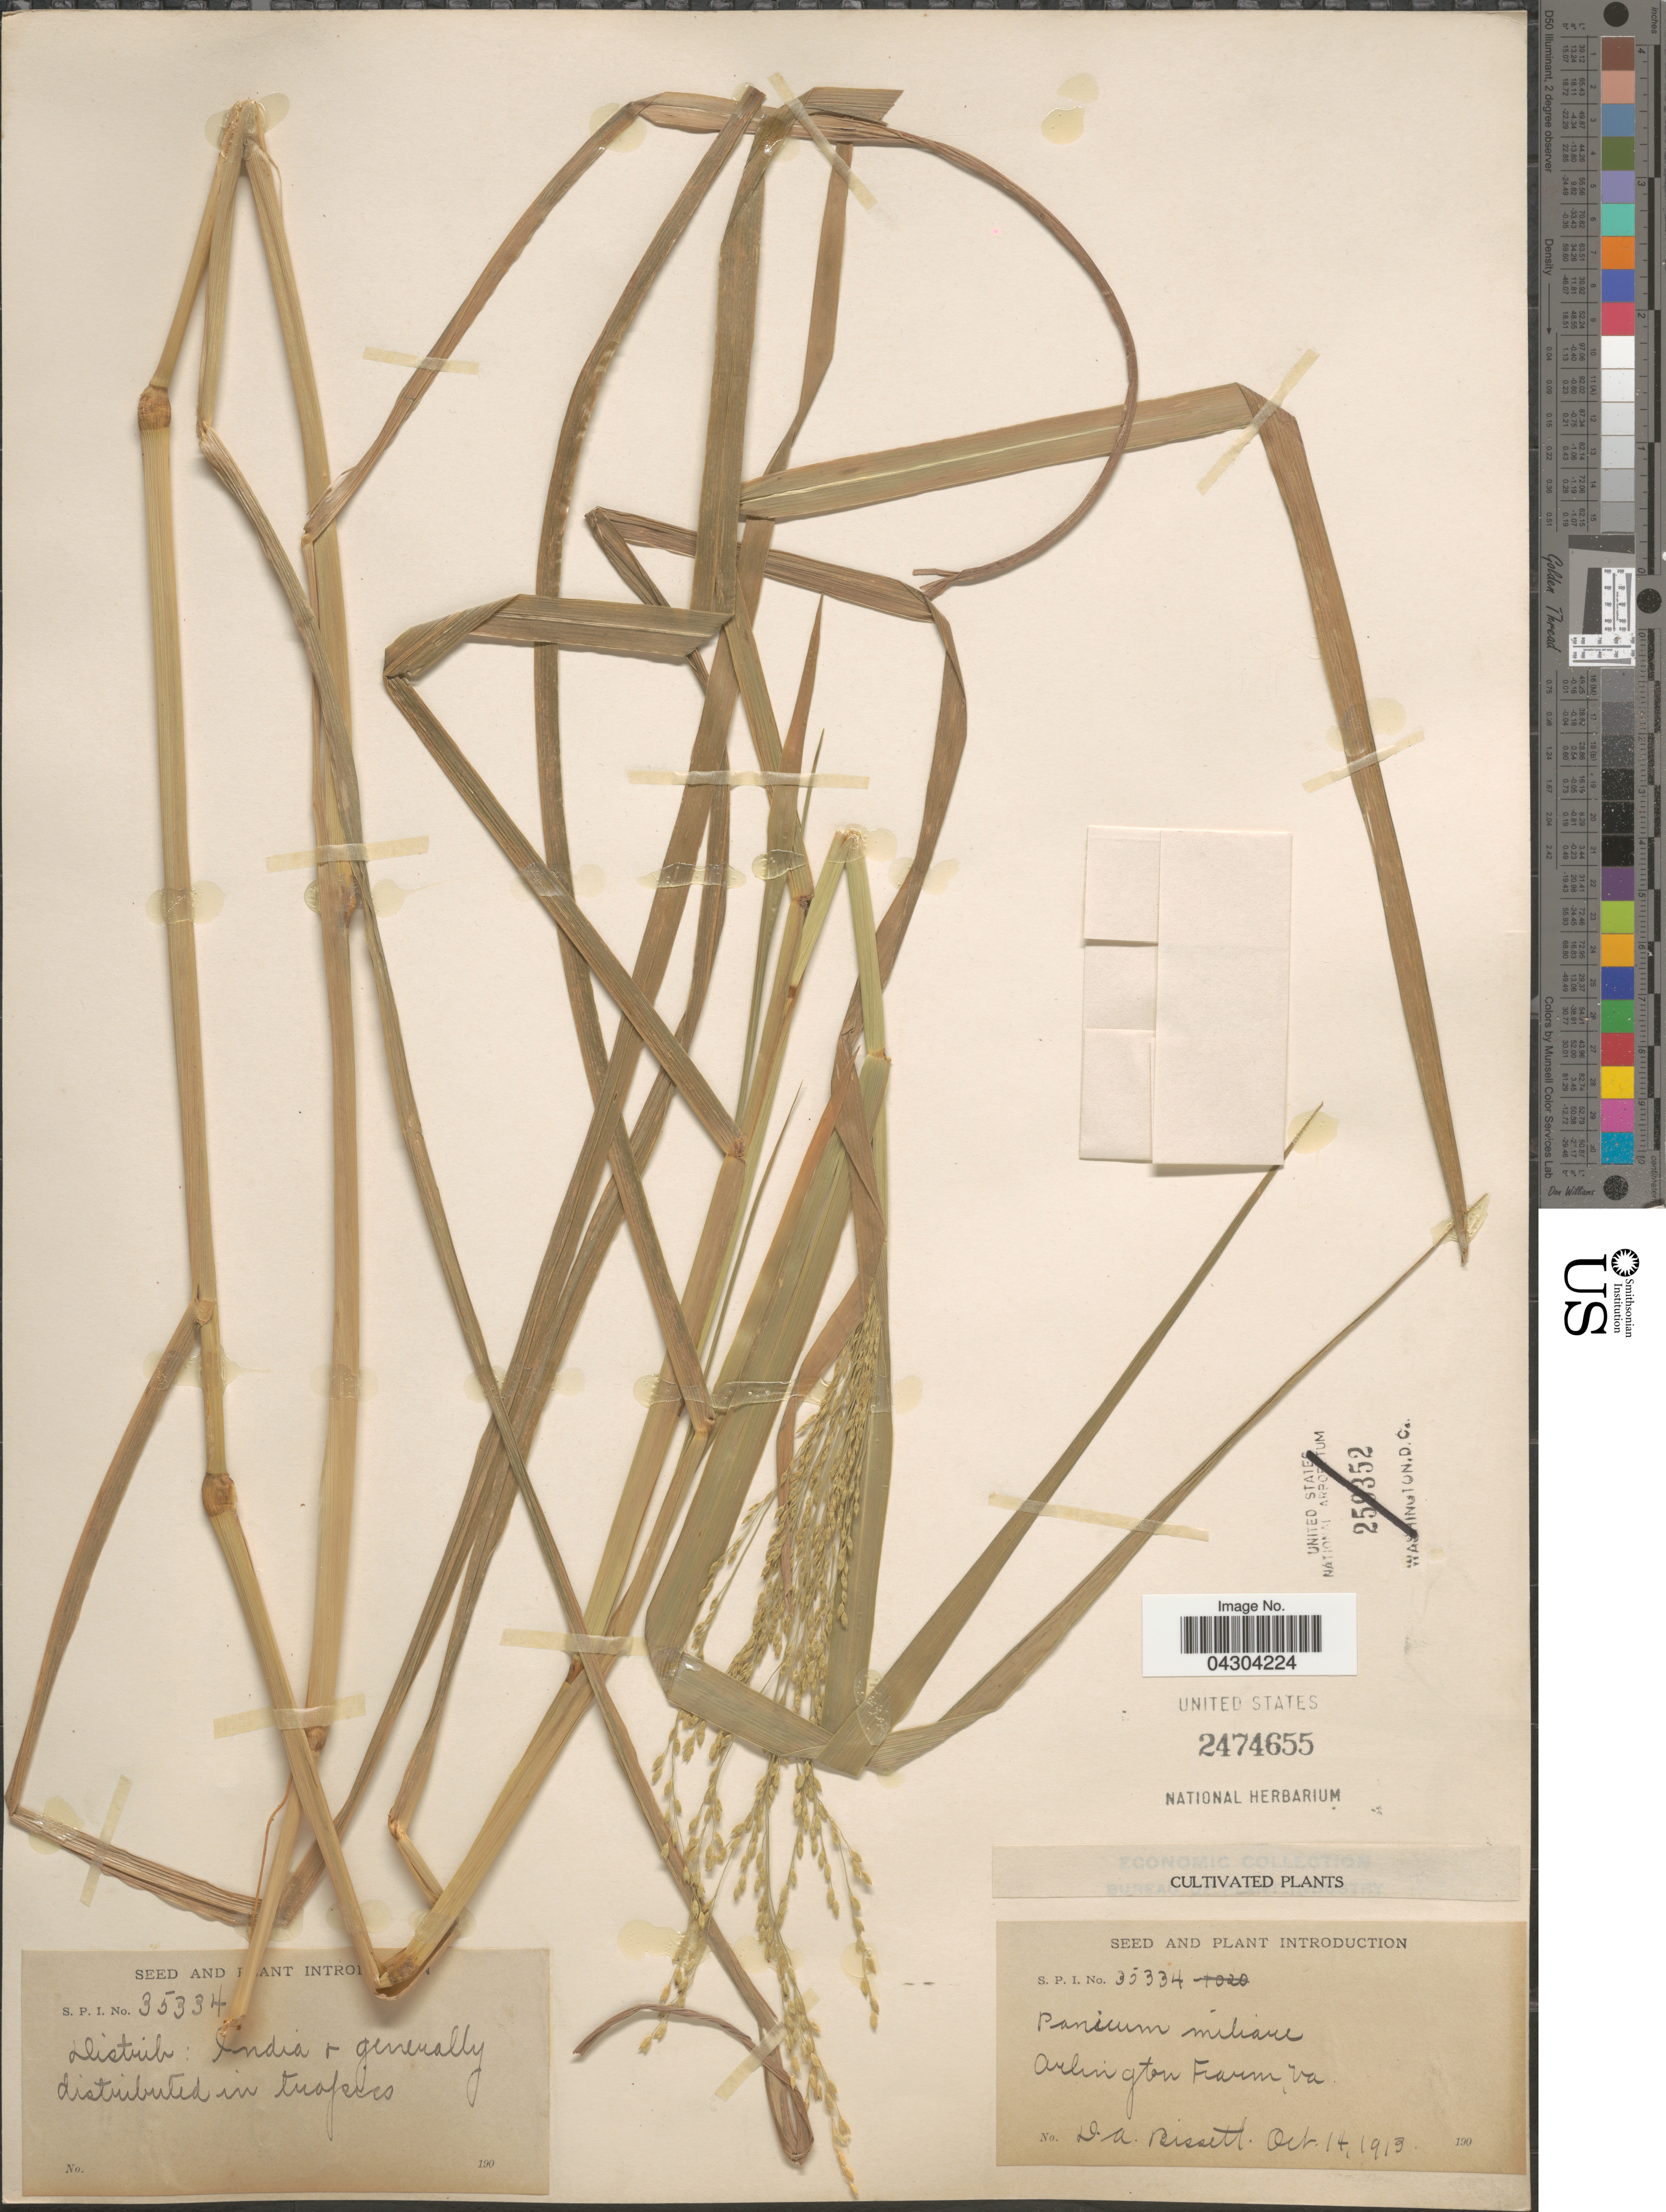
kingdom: Plantae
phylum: Tracheophyta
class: Liliopsida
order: Poales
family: Poaceae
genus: Panicum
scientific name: Panicum antidotale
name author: Retz.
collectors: D. Bissett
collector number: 35334?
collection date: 1913-10-14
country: United States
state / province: Virginia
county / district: Arlington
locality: Arlington Farm.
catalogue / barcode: US 2474655